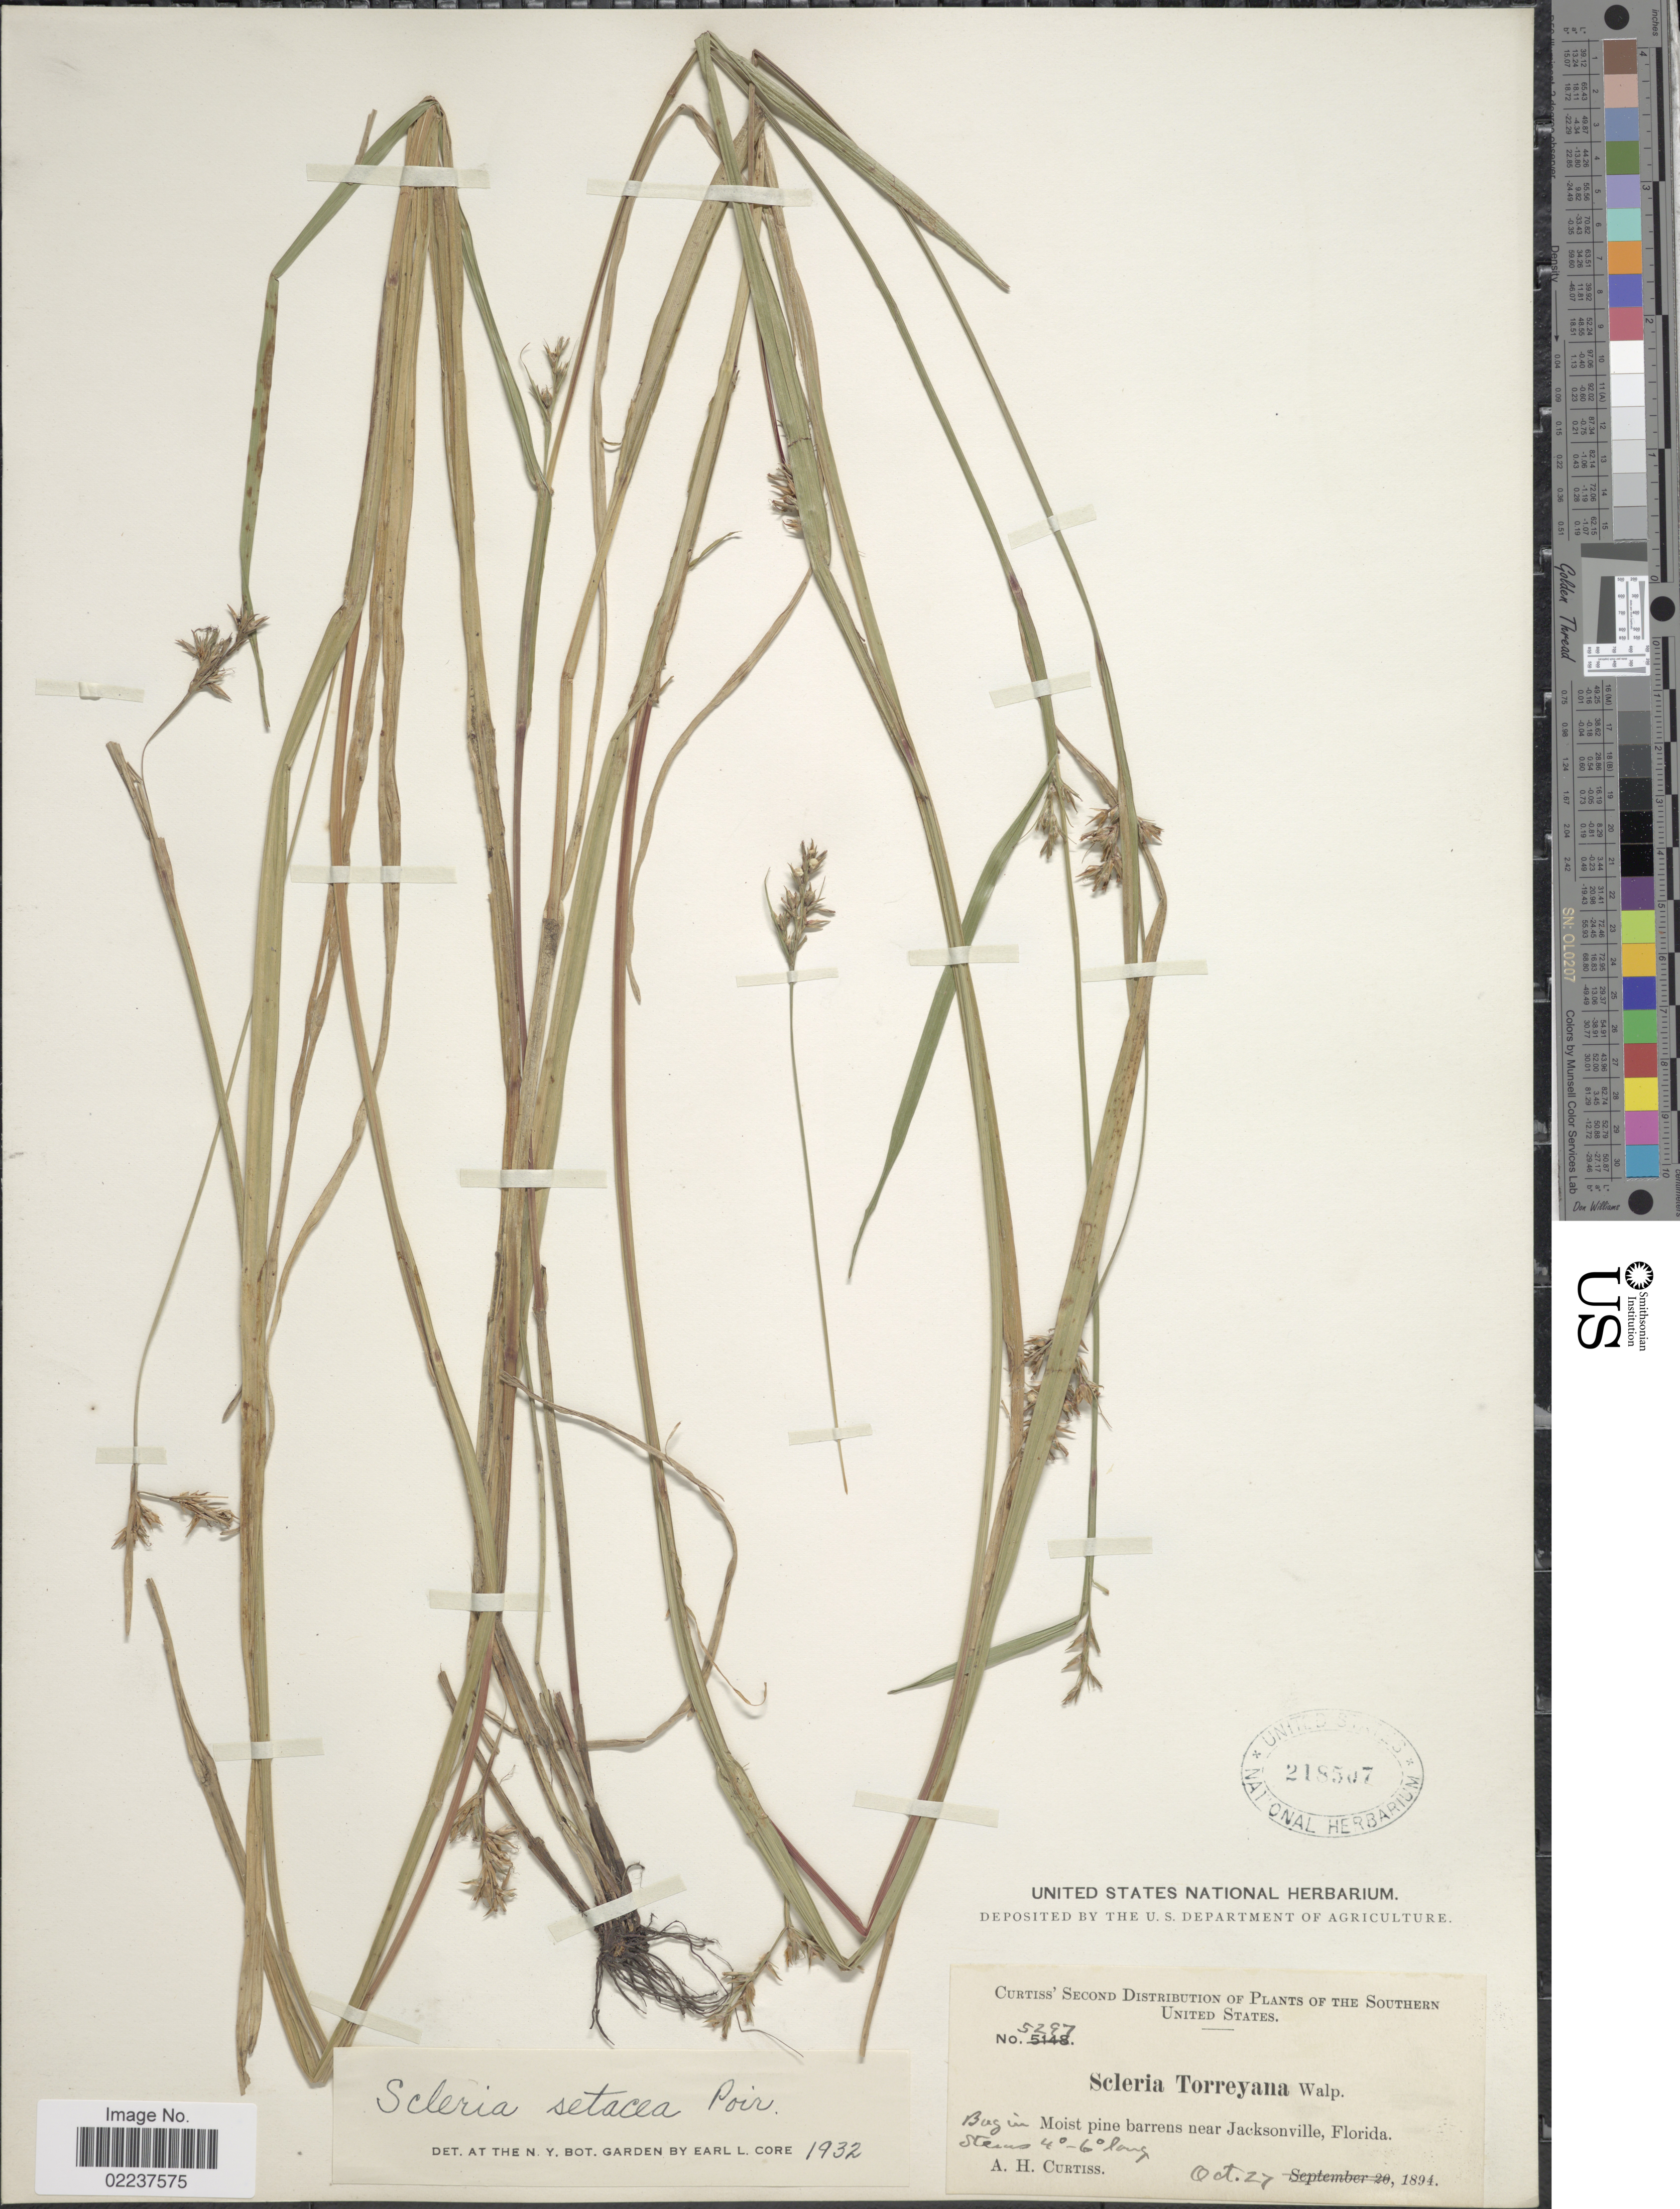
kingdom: Plantae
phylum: Tracheophyta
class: Liliopsida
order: Poales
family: Cyperaceae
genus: Scleria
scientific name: Scleria muehlenbergii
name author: Steud.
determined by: Strong, Mark T., (BOT), Smithsonian Institution - National Museum of Natural History (UNITED STATES)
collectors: A. H. Curtiss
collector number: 5297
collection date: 1894-10-27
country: United States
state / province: Florida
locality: Near Jacksonville, Southern United States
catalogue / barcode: US 218507